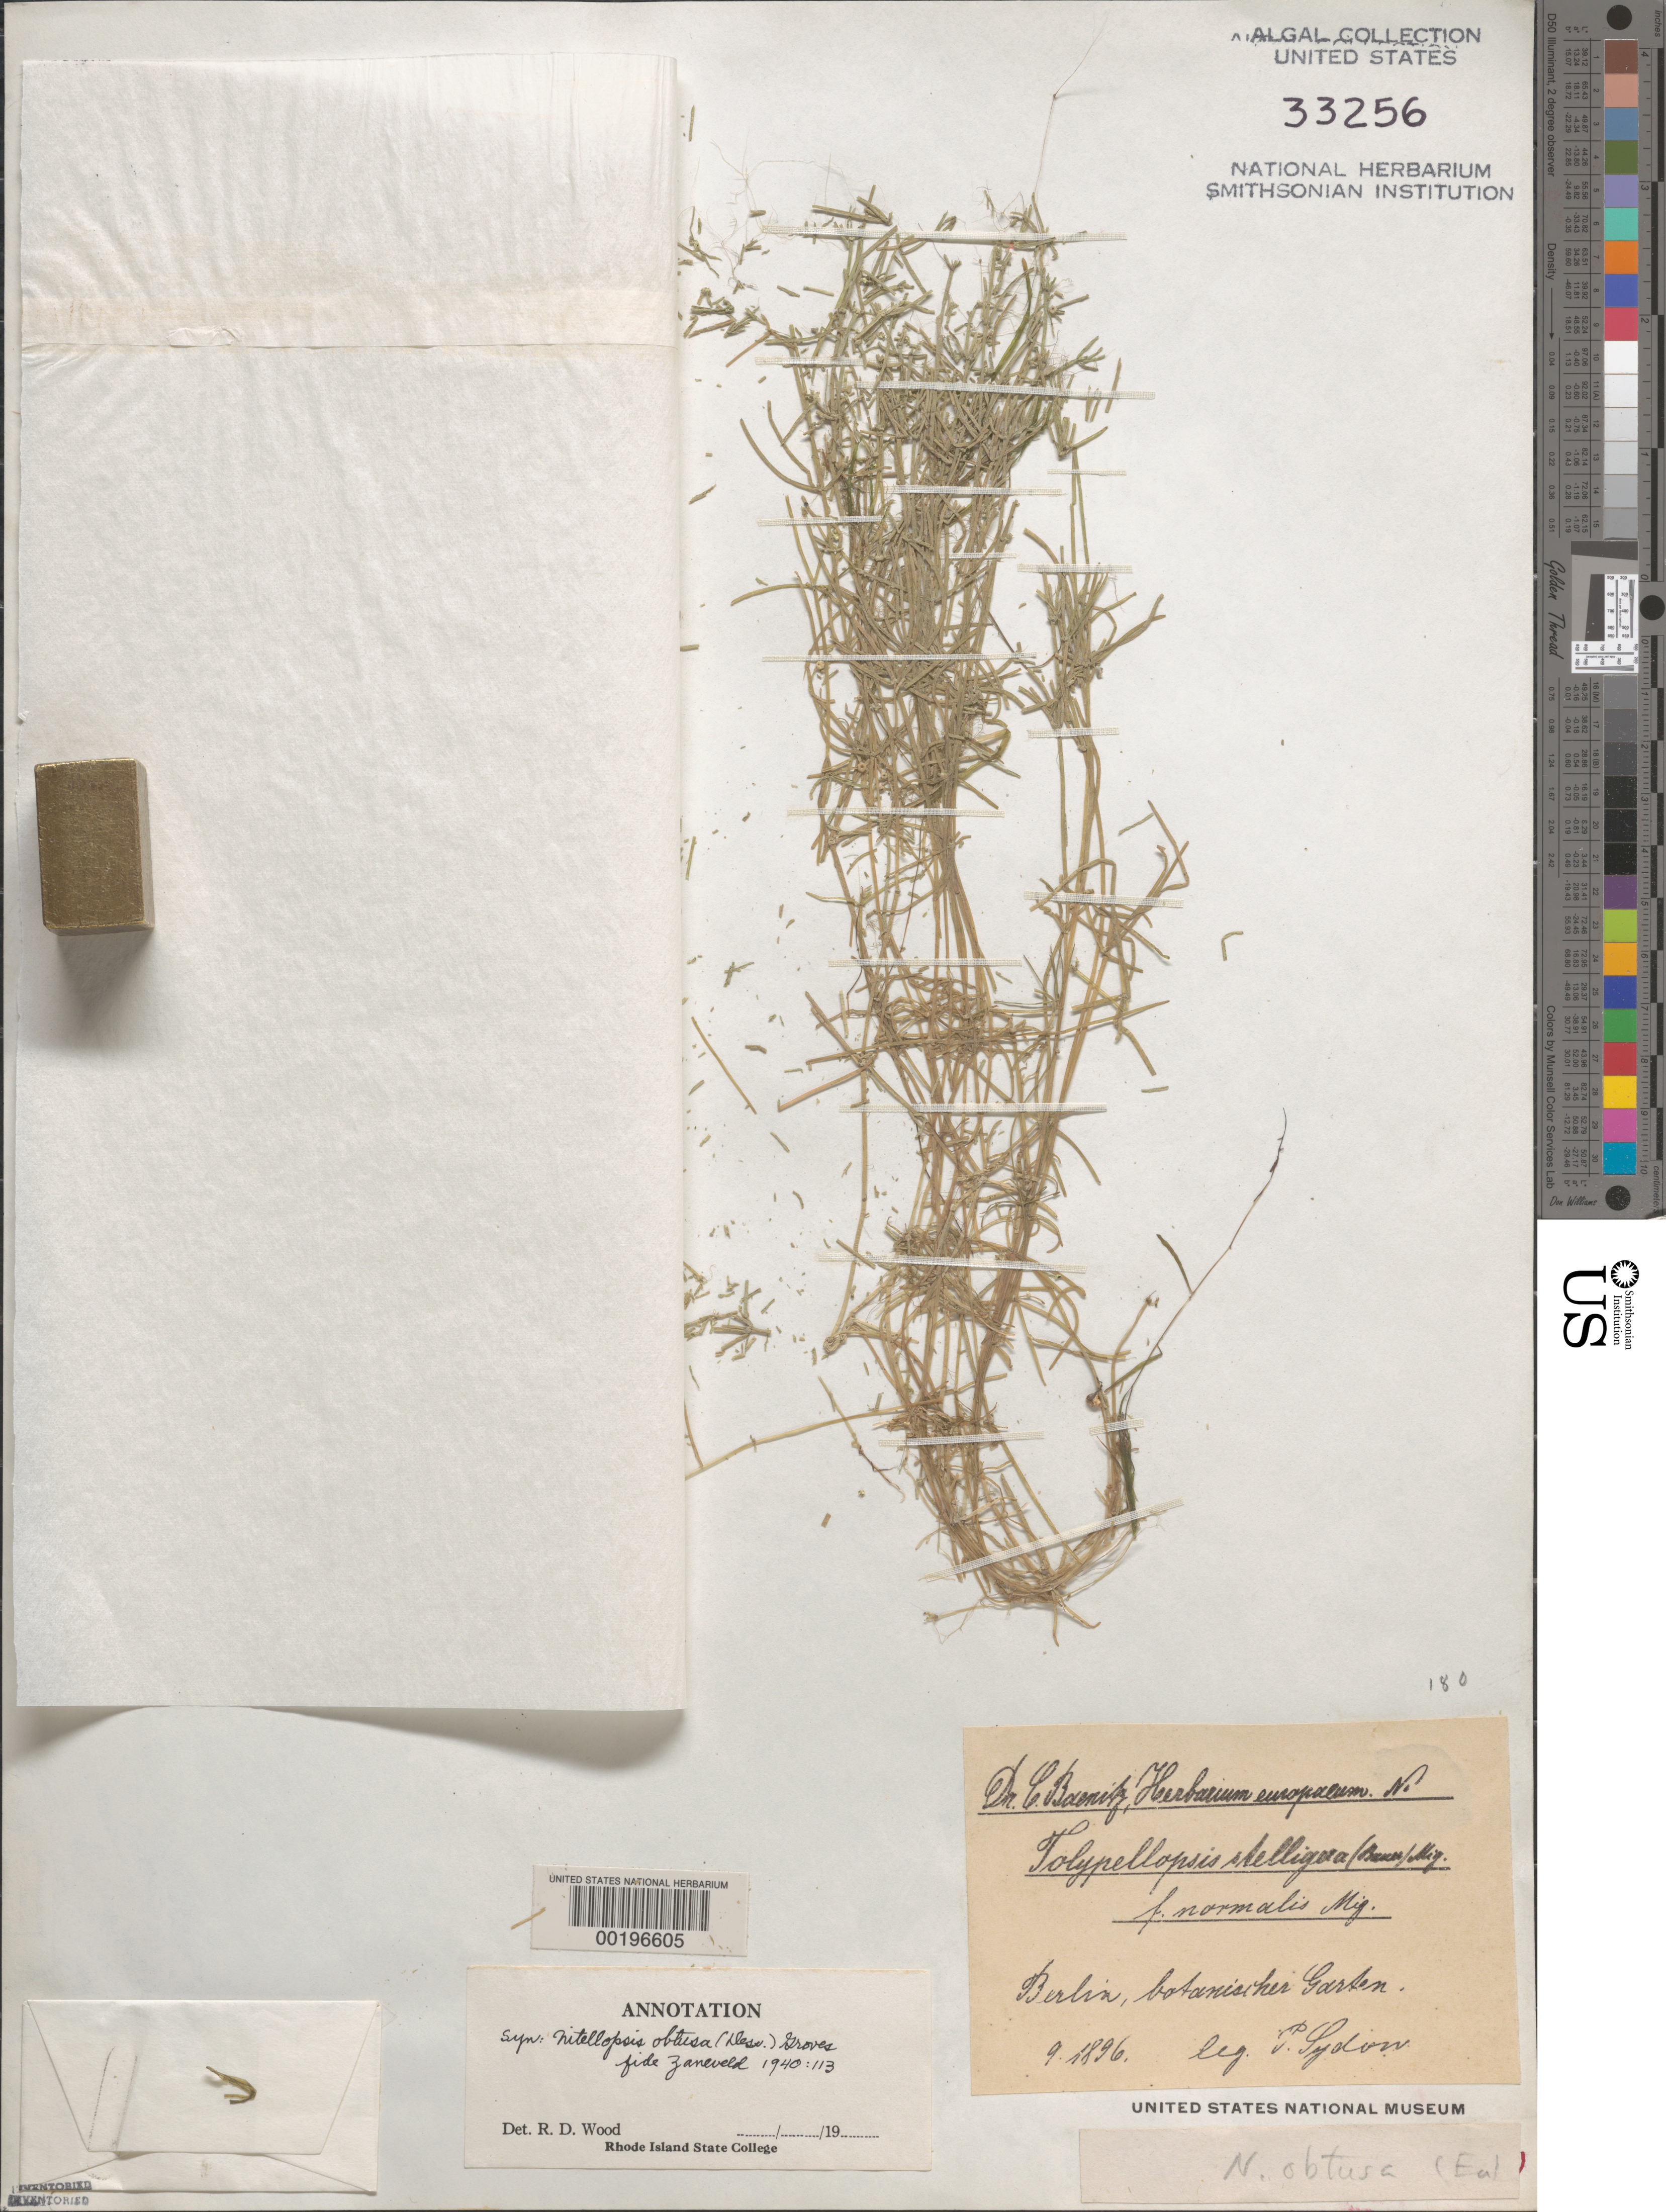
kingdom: Plantae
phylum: Charophyta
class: Charophyceae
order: Charales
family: Characeae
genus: Nitellopsis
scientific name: Nitellopsis obtusa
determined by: Wood, R. D.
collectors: P. Sydow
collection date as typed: Sep 1896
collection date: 1896-09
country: Germany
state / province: Berlin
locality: Berlin botanic garden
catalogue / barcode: US 33256